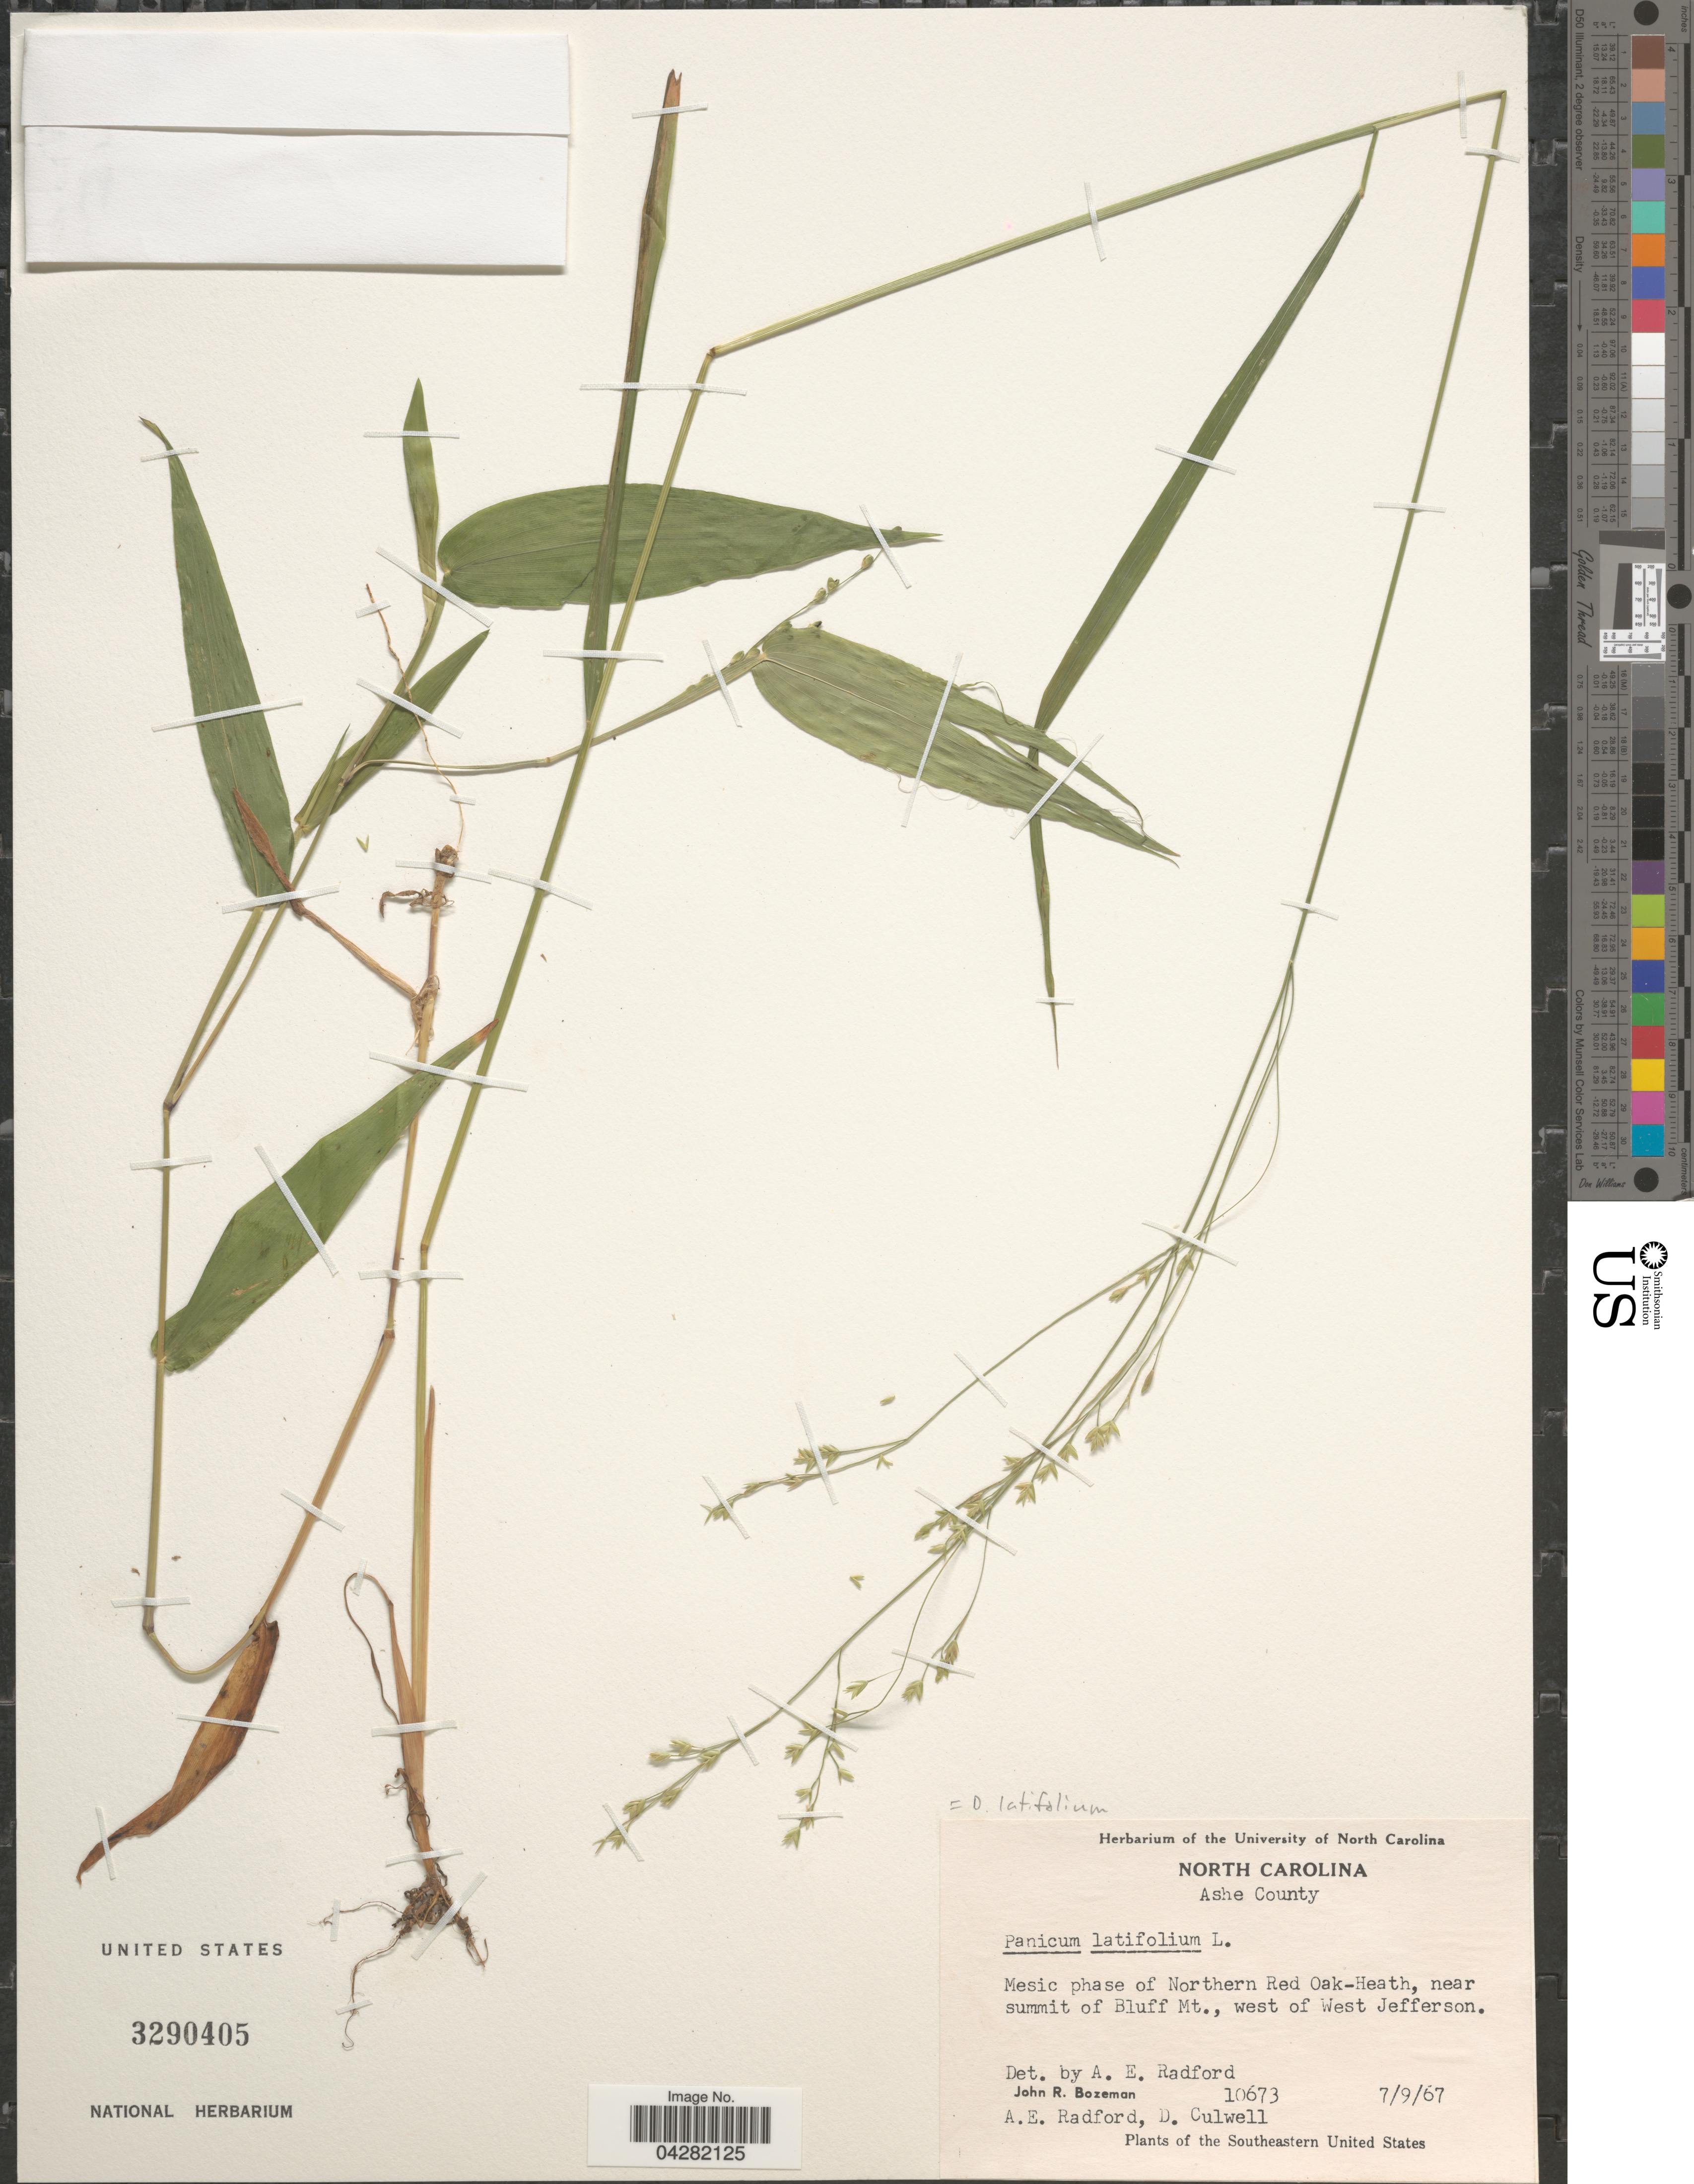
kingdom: Plantae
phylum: Tracheophyta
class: Liliopsida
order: Poales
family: Poaceae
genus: Dichanthelium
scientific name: Dichanthelium latifolium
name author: (L.) Harvill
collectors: J. R. Bozeman, A. E. Radford & D. Culwell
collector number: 10673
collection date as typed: Transcribed d/m/y: 9/7/67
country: United States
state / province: North Carolina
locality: Ashe County. Mesic phase of Northern Red Oak-Heath, near summit of Bluff Mt., west of West Jefferson. The Southeastern United States.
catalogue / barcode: US 3290405